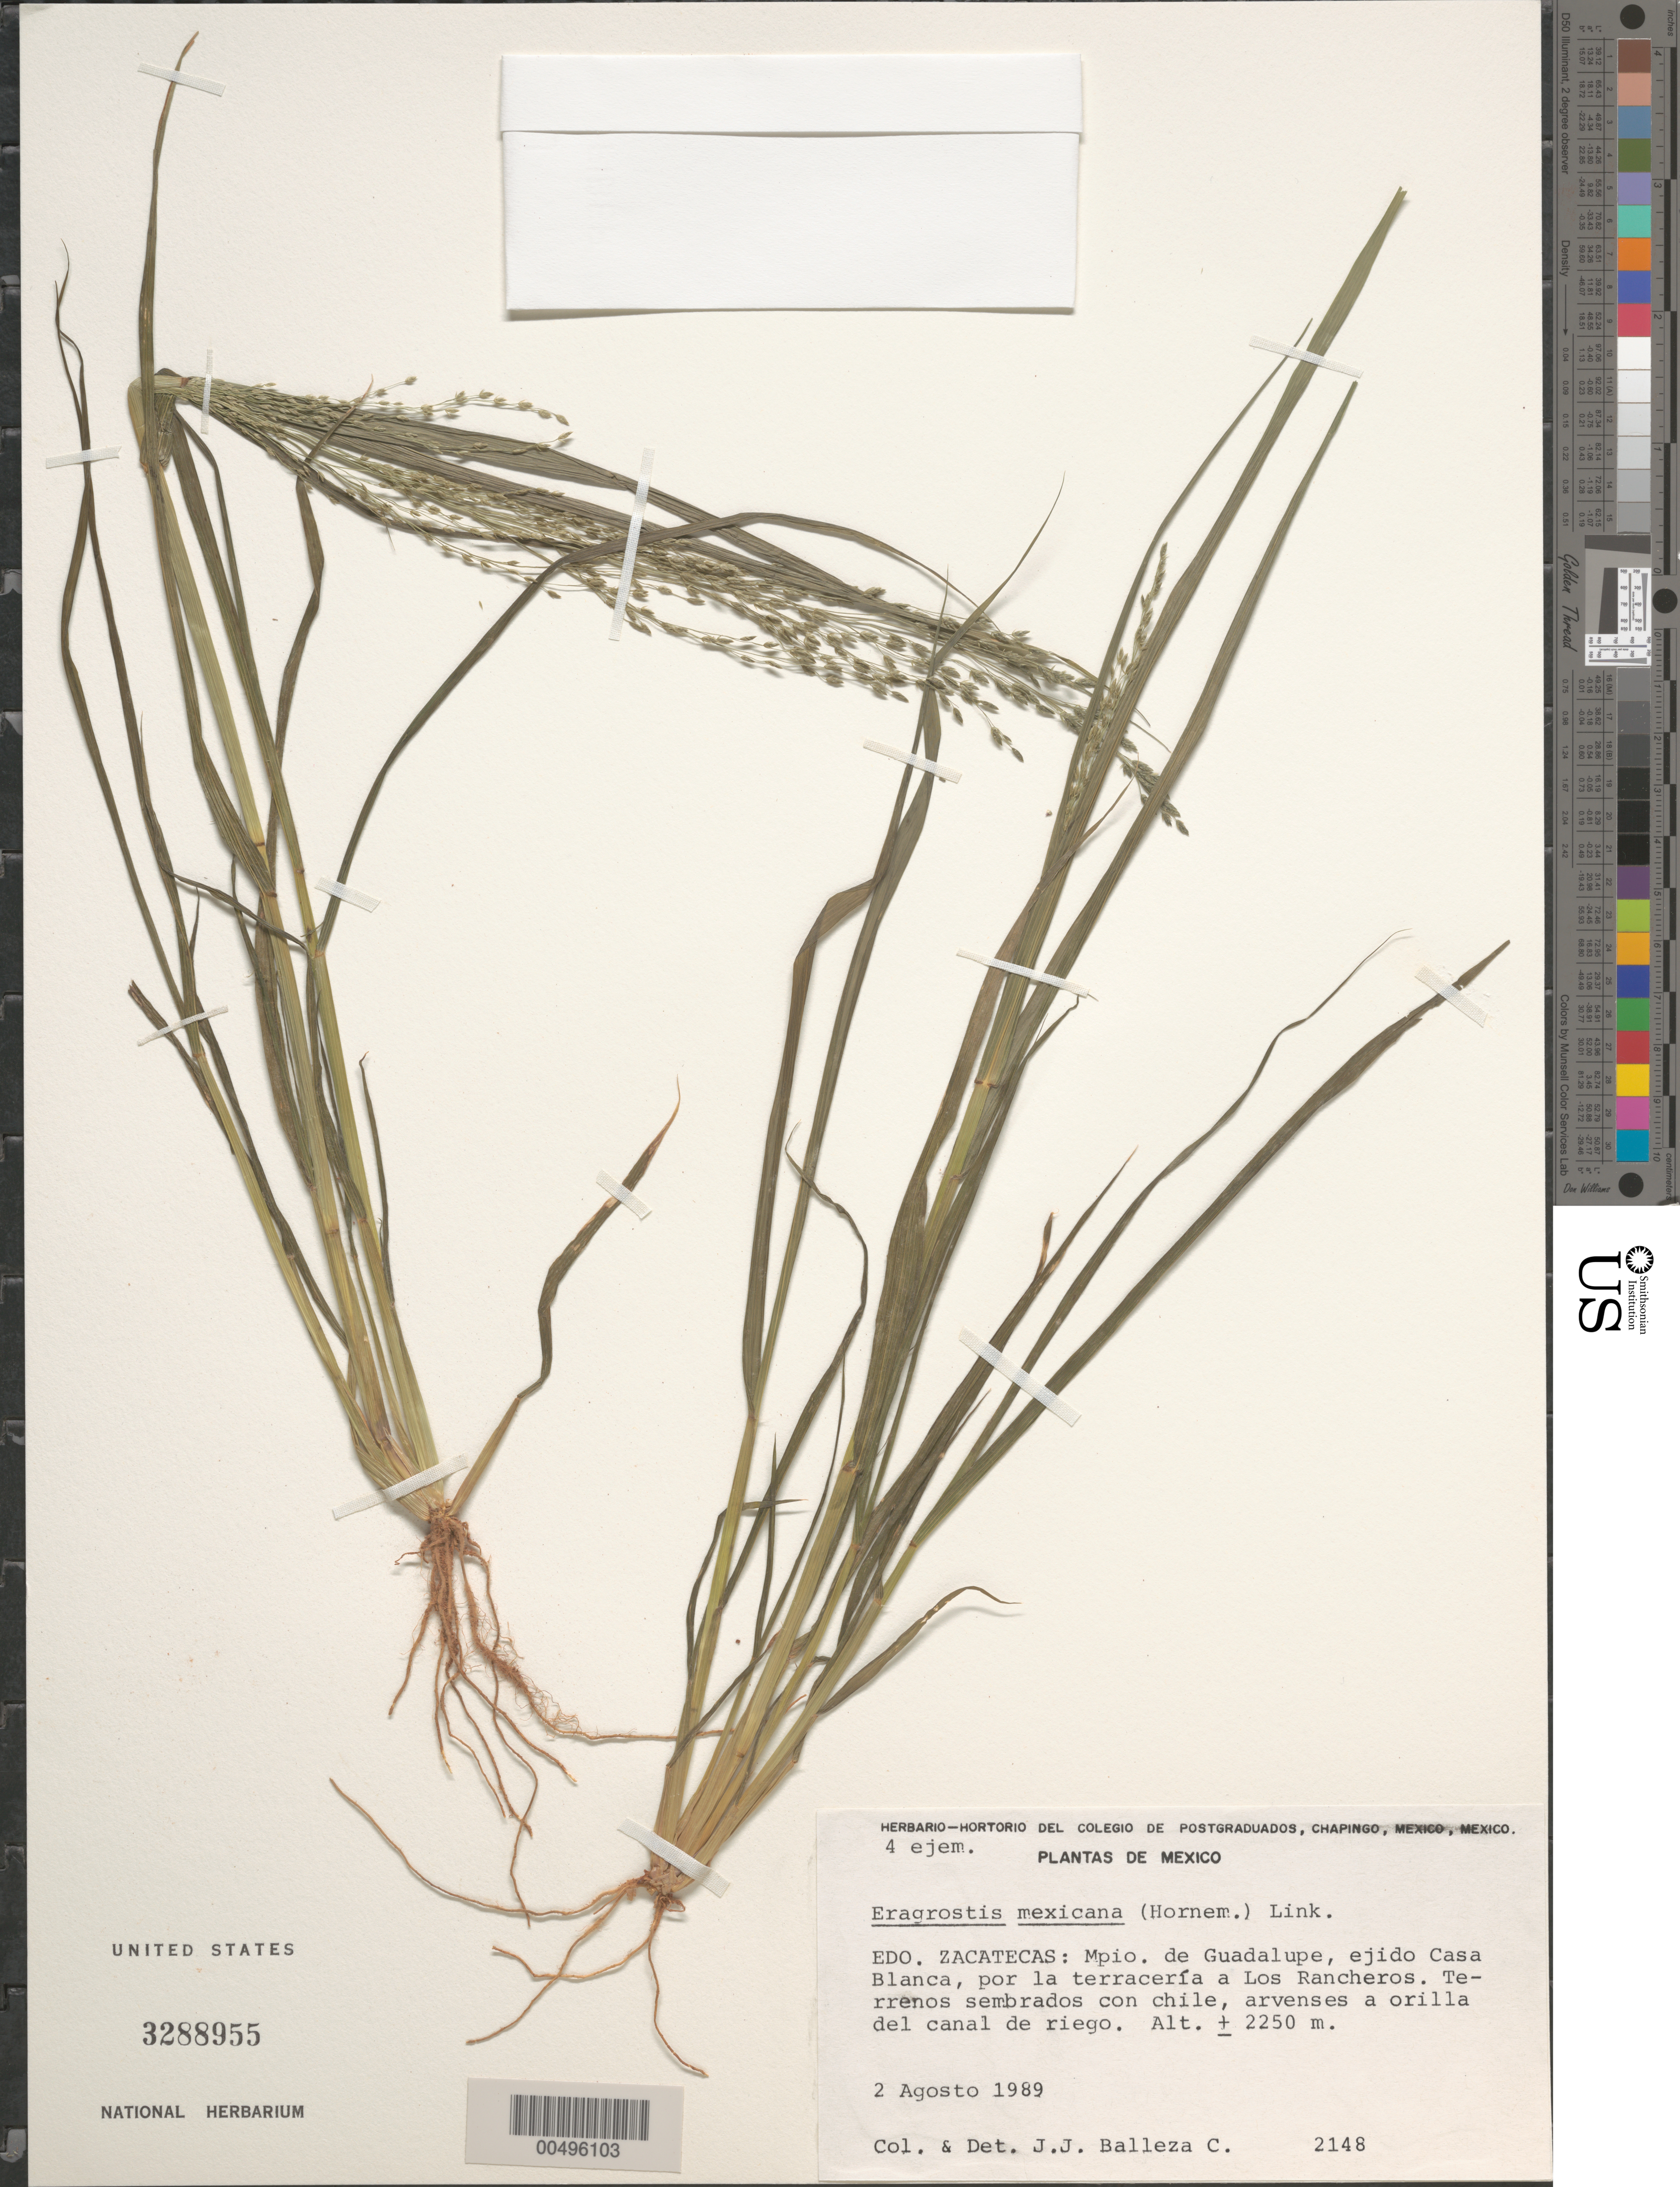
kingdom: Plantae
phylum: Tracheophyta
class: Liliopsida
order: Poales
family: Poaceae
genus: Eragrostis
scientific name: Eragrostis mexicana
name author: (Hornem.) Link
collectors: J. J. Balleza C.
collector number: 2148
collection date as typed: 2 Aug 1989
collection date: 1989-08-02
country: Mexico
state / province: Zacatecas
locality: Guadalupe Mun., ejido Casa Blanca, por la terracería a Los Rancheros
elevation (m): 2250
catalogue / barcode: US 3288955